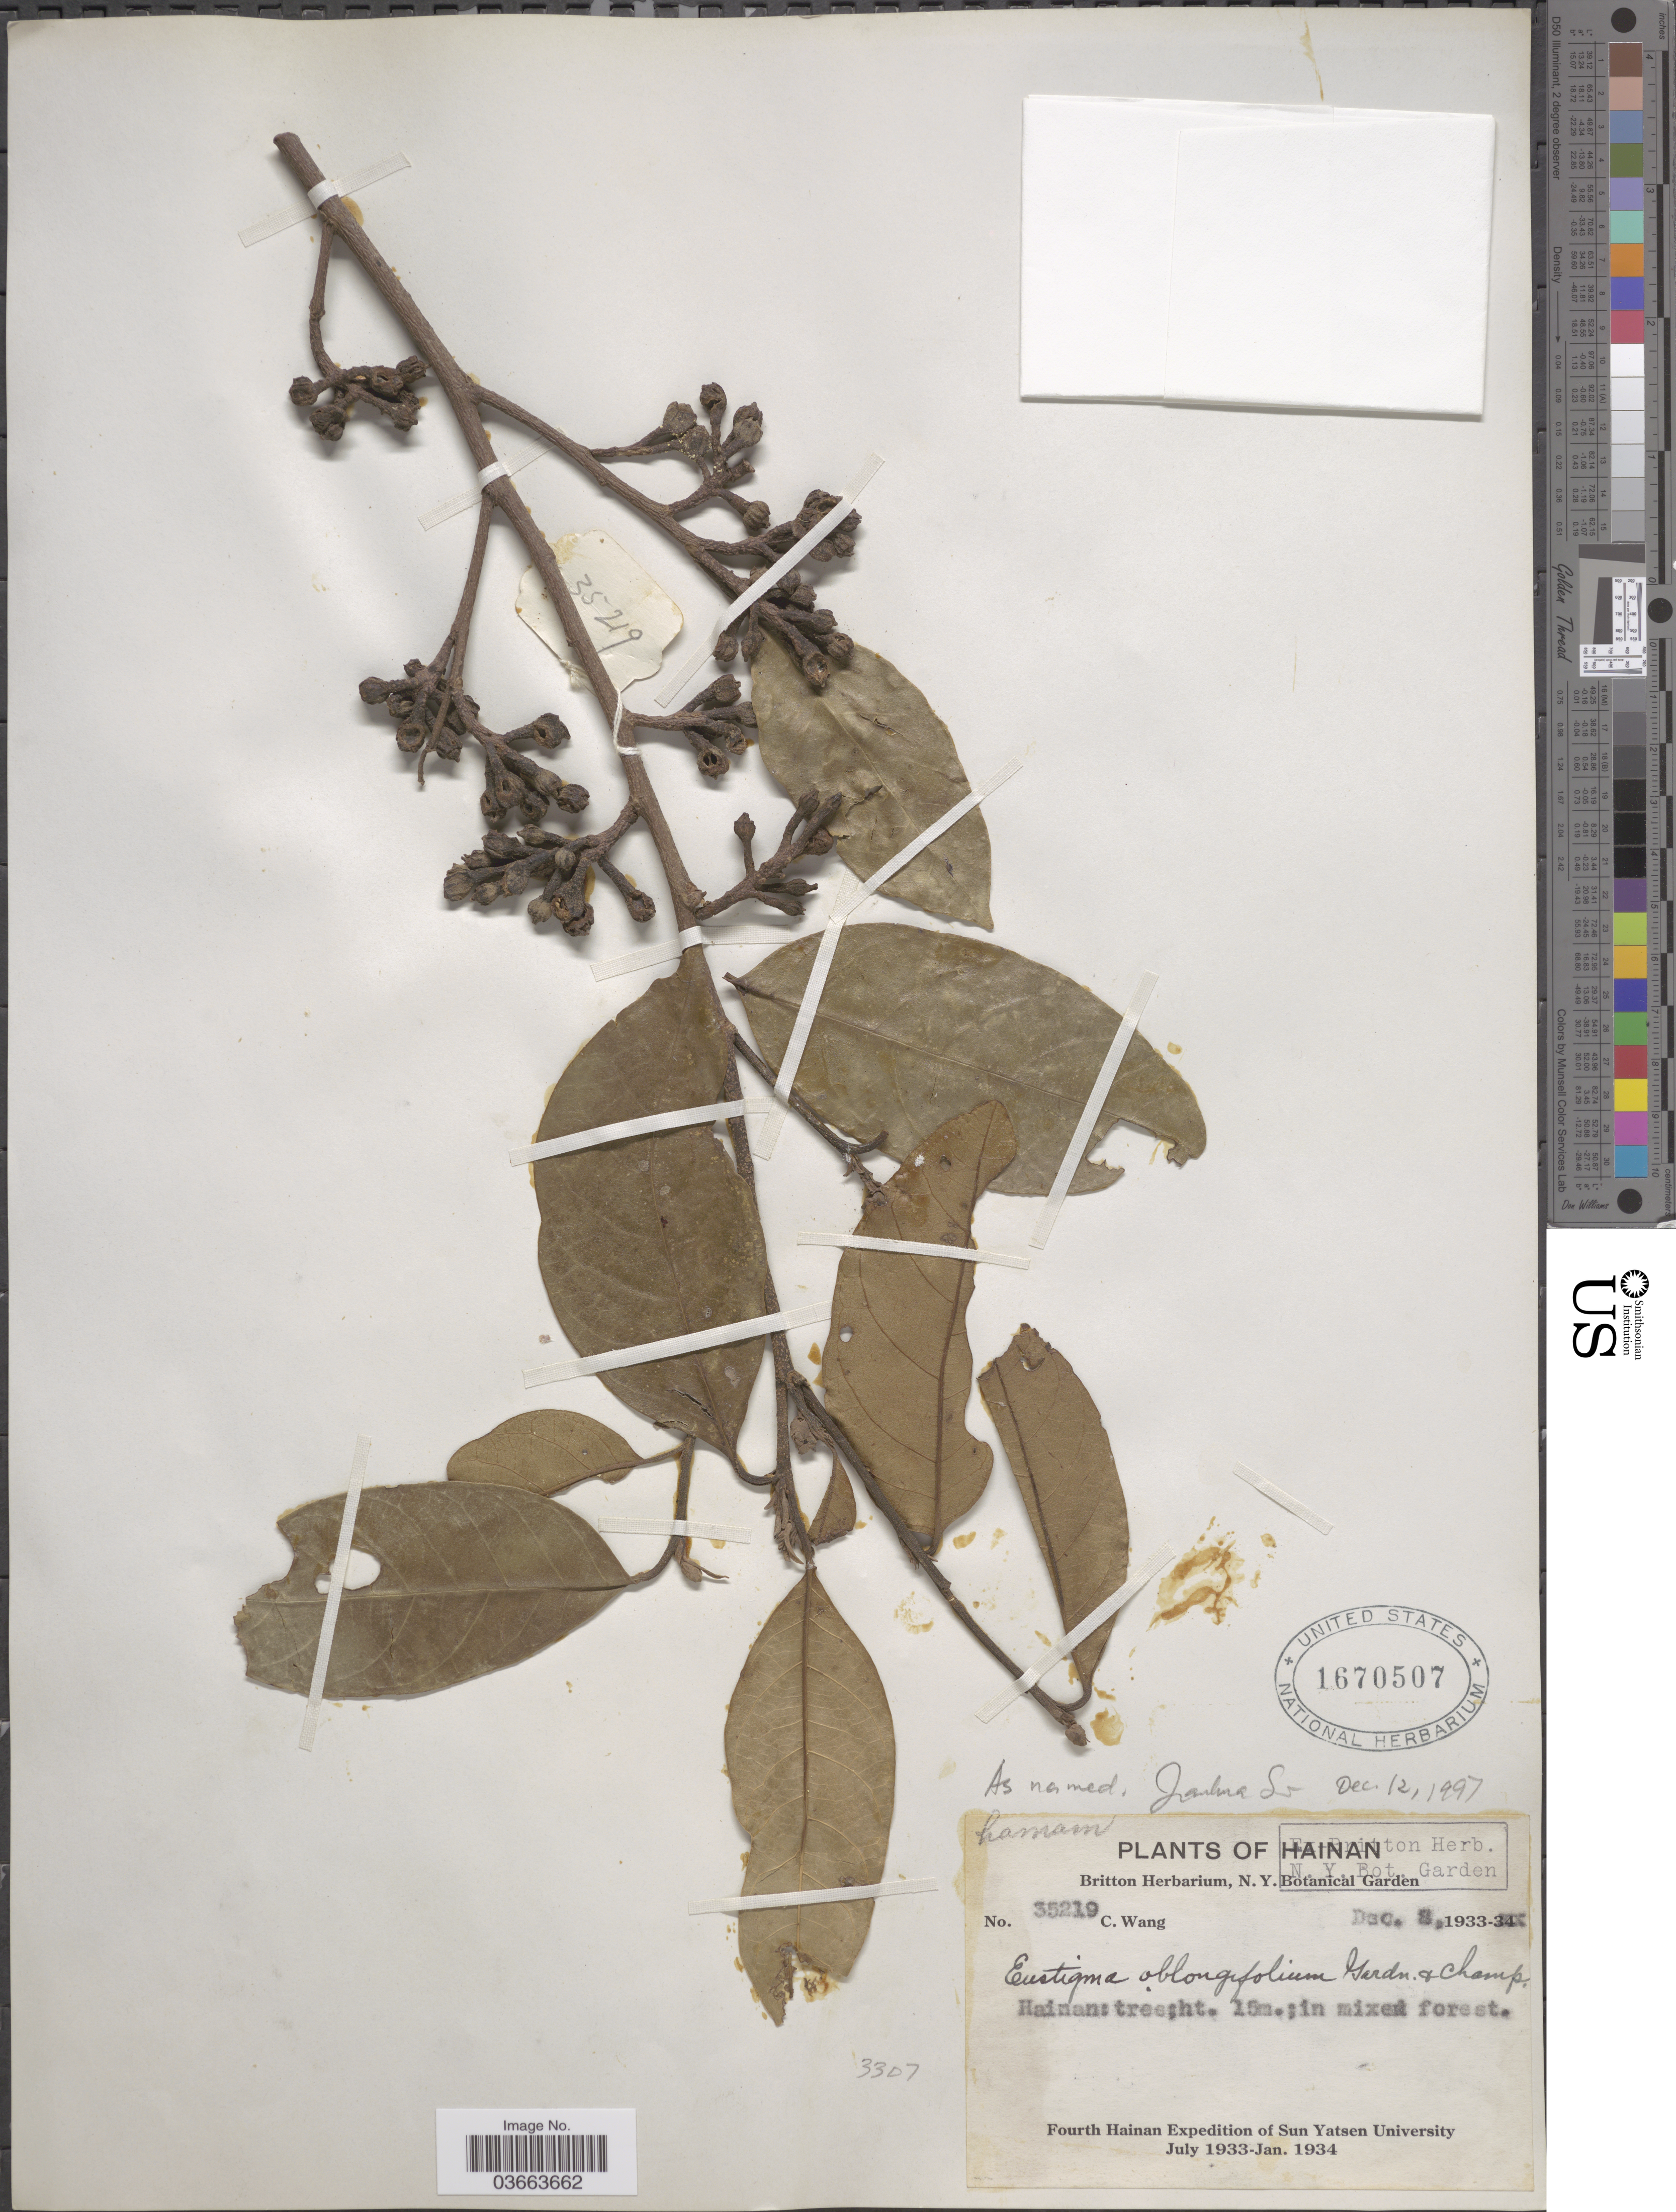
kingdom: Plantae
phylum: Tracheophyta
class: Magnoliopsida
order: Saxifragales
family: Hamamelidaceae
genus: Eustigma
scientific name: Eustigma oblongifolium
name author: Gardner & Champ.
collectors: C. Wang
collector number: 35219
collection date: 1933-12-08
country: China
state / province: Hainan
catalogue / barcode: US 1670507